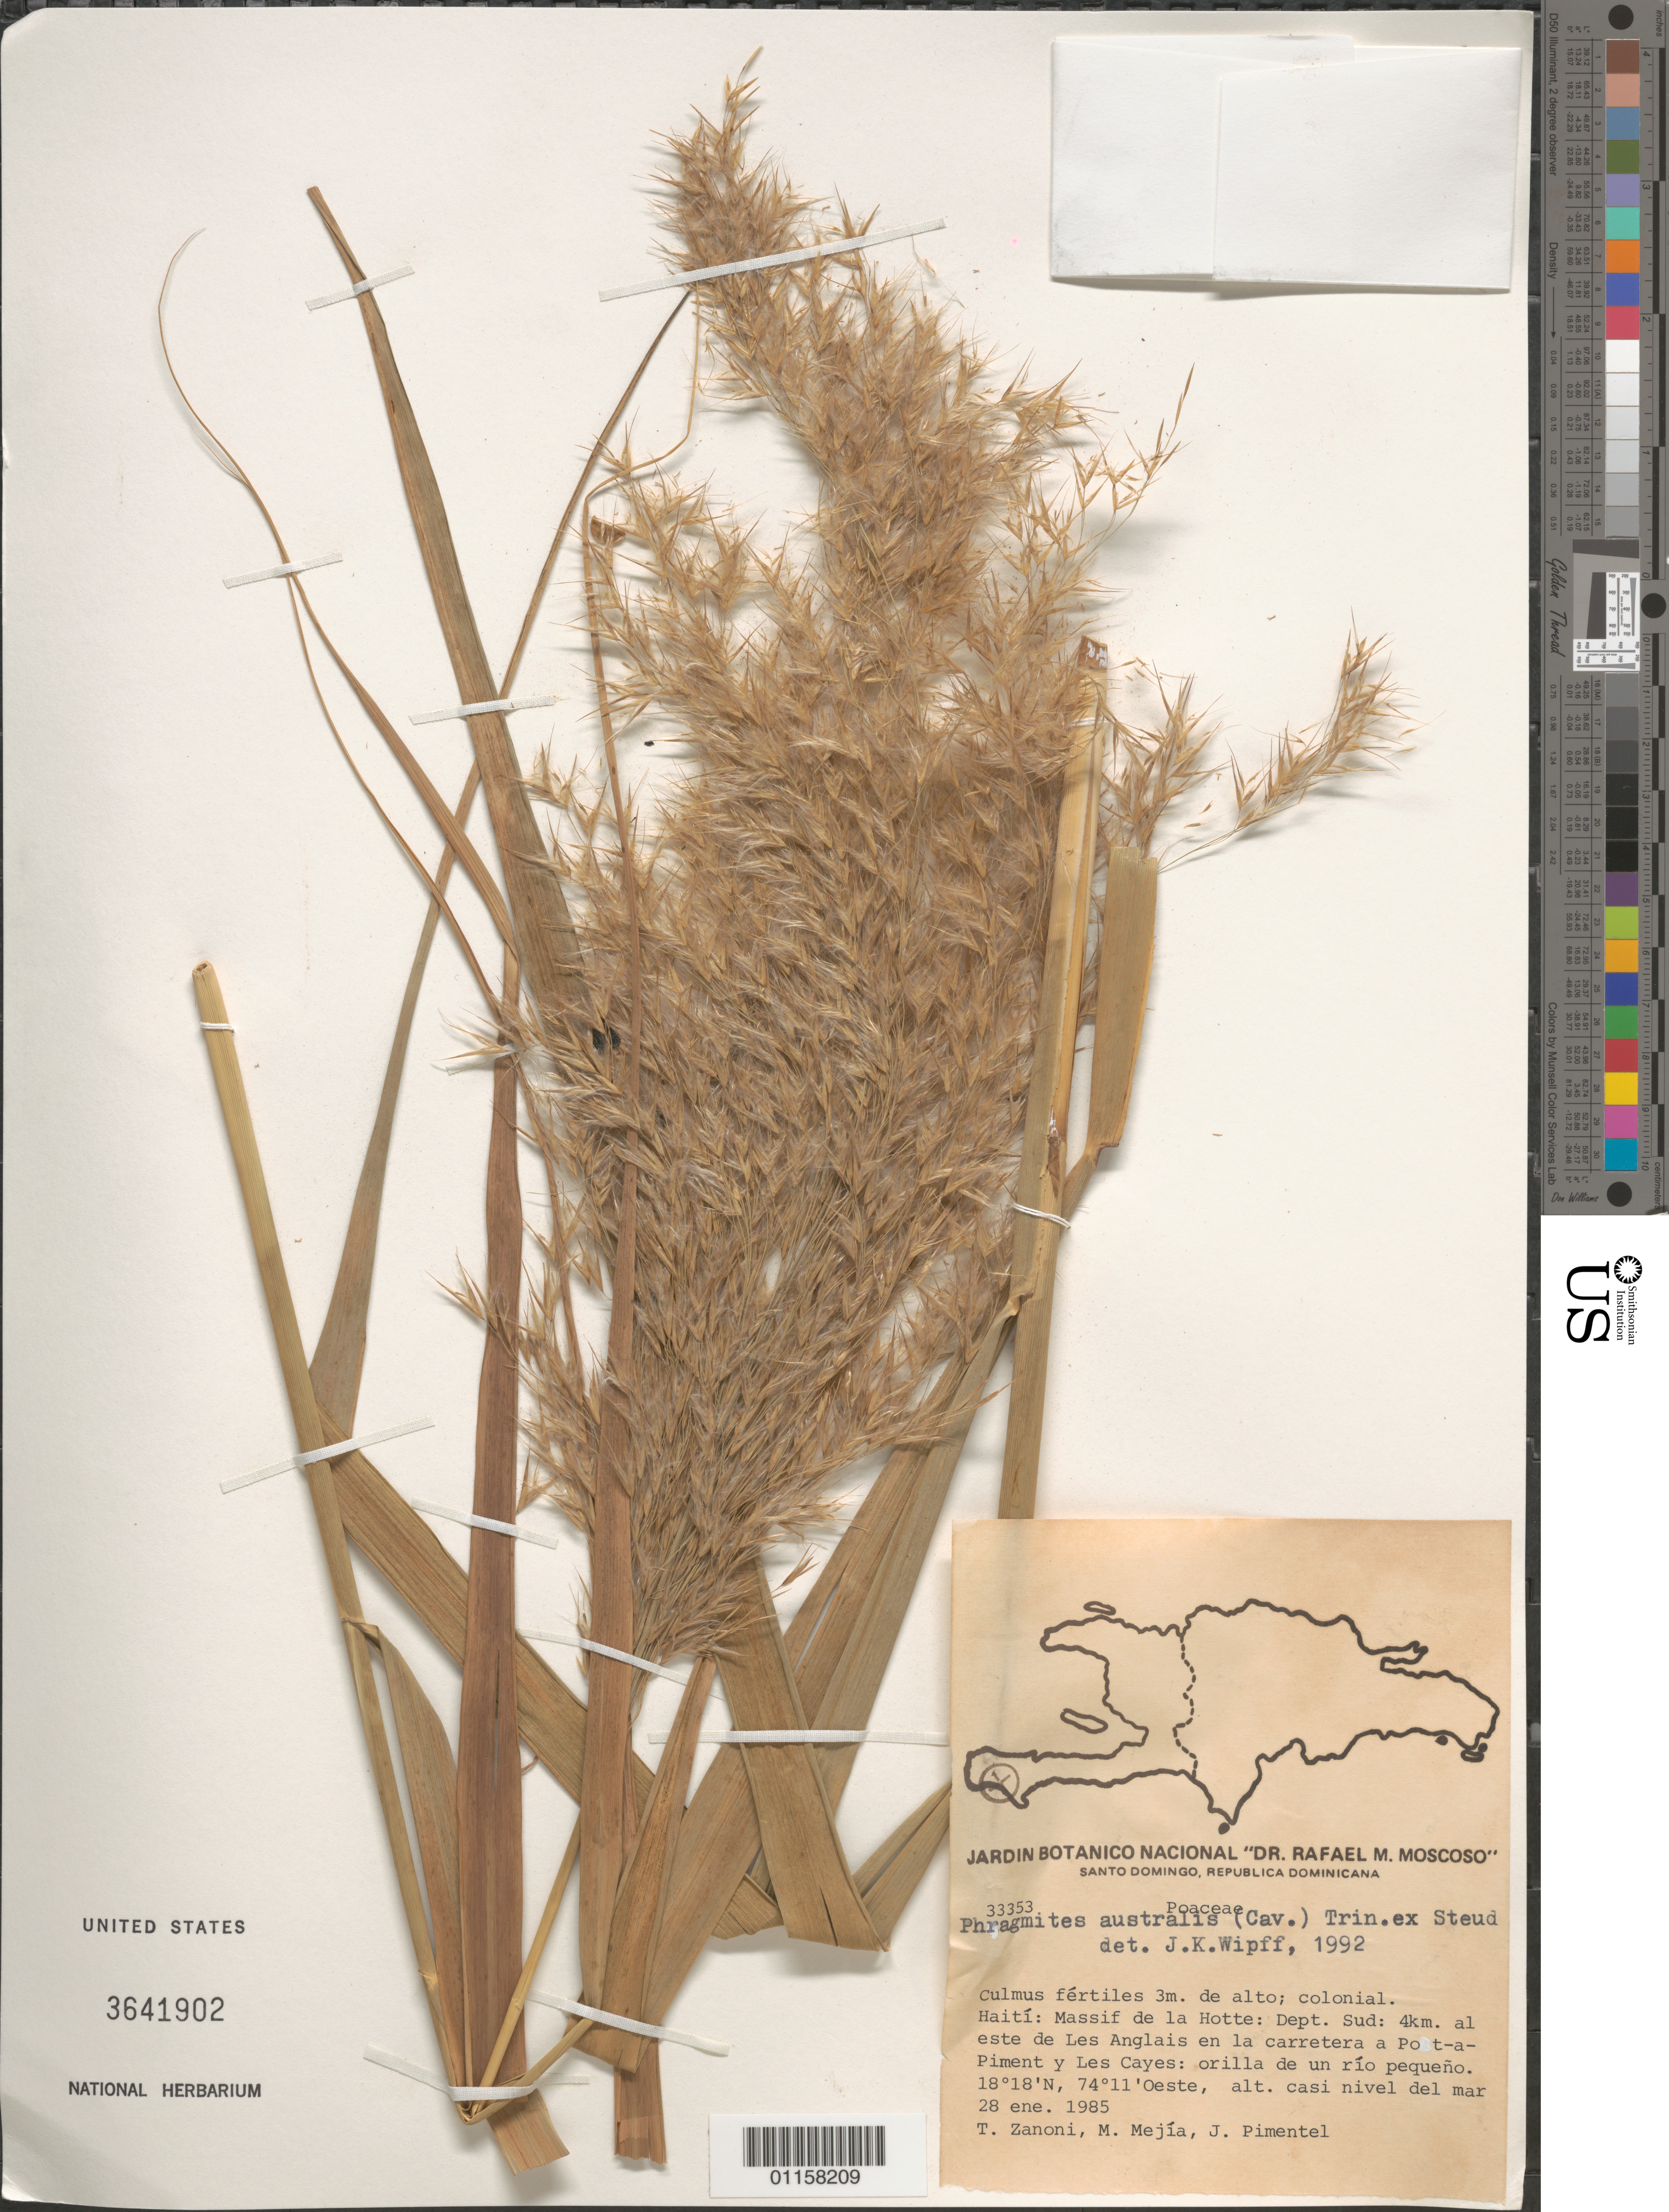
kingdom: Plantae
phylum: Tracheophyta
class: Liliopsida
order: Poales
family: Poaceae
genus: Phragmites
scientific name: Phragmites australis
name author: (Cav.) Trin. ex Steud.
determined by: Wipff, J. K.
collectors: T. A. Zanoni, M. Mejia & J. Pimentel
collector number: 33353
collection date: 1985-01-28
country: Haiti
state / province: Sud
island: Hispaniola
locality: Massif de la Hotte, 4 km al este de Les Anglais en la carretera a Port-a-Piment y Les Cayes.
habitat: Orilla de un río pequeño.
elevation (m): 0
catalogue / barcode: US 3641902